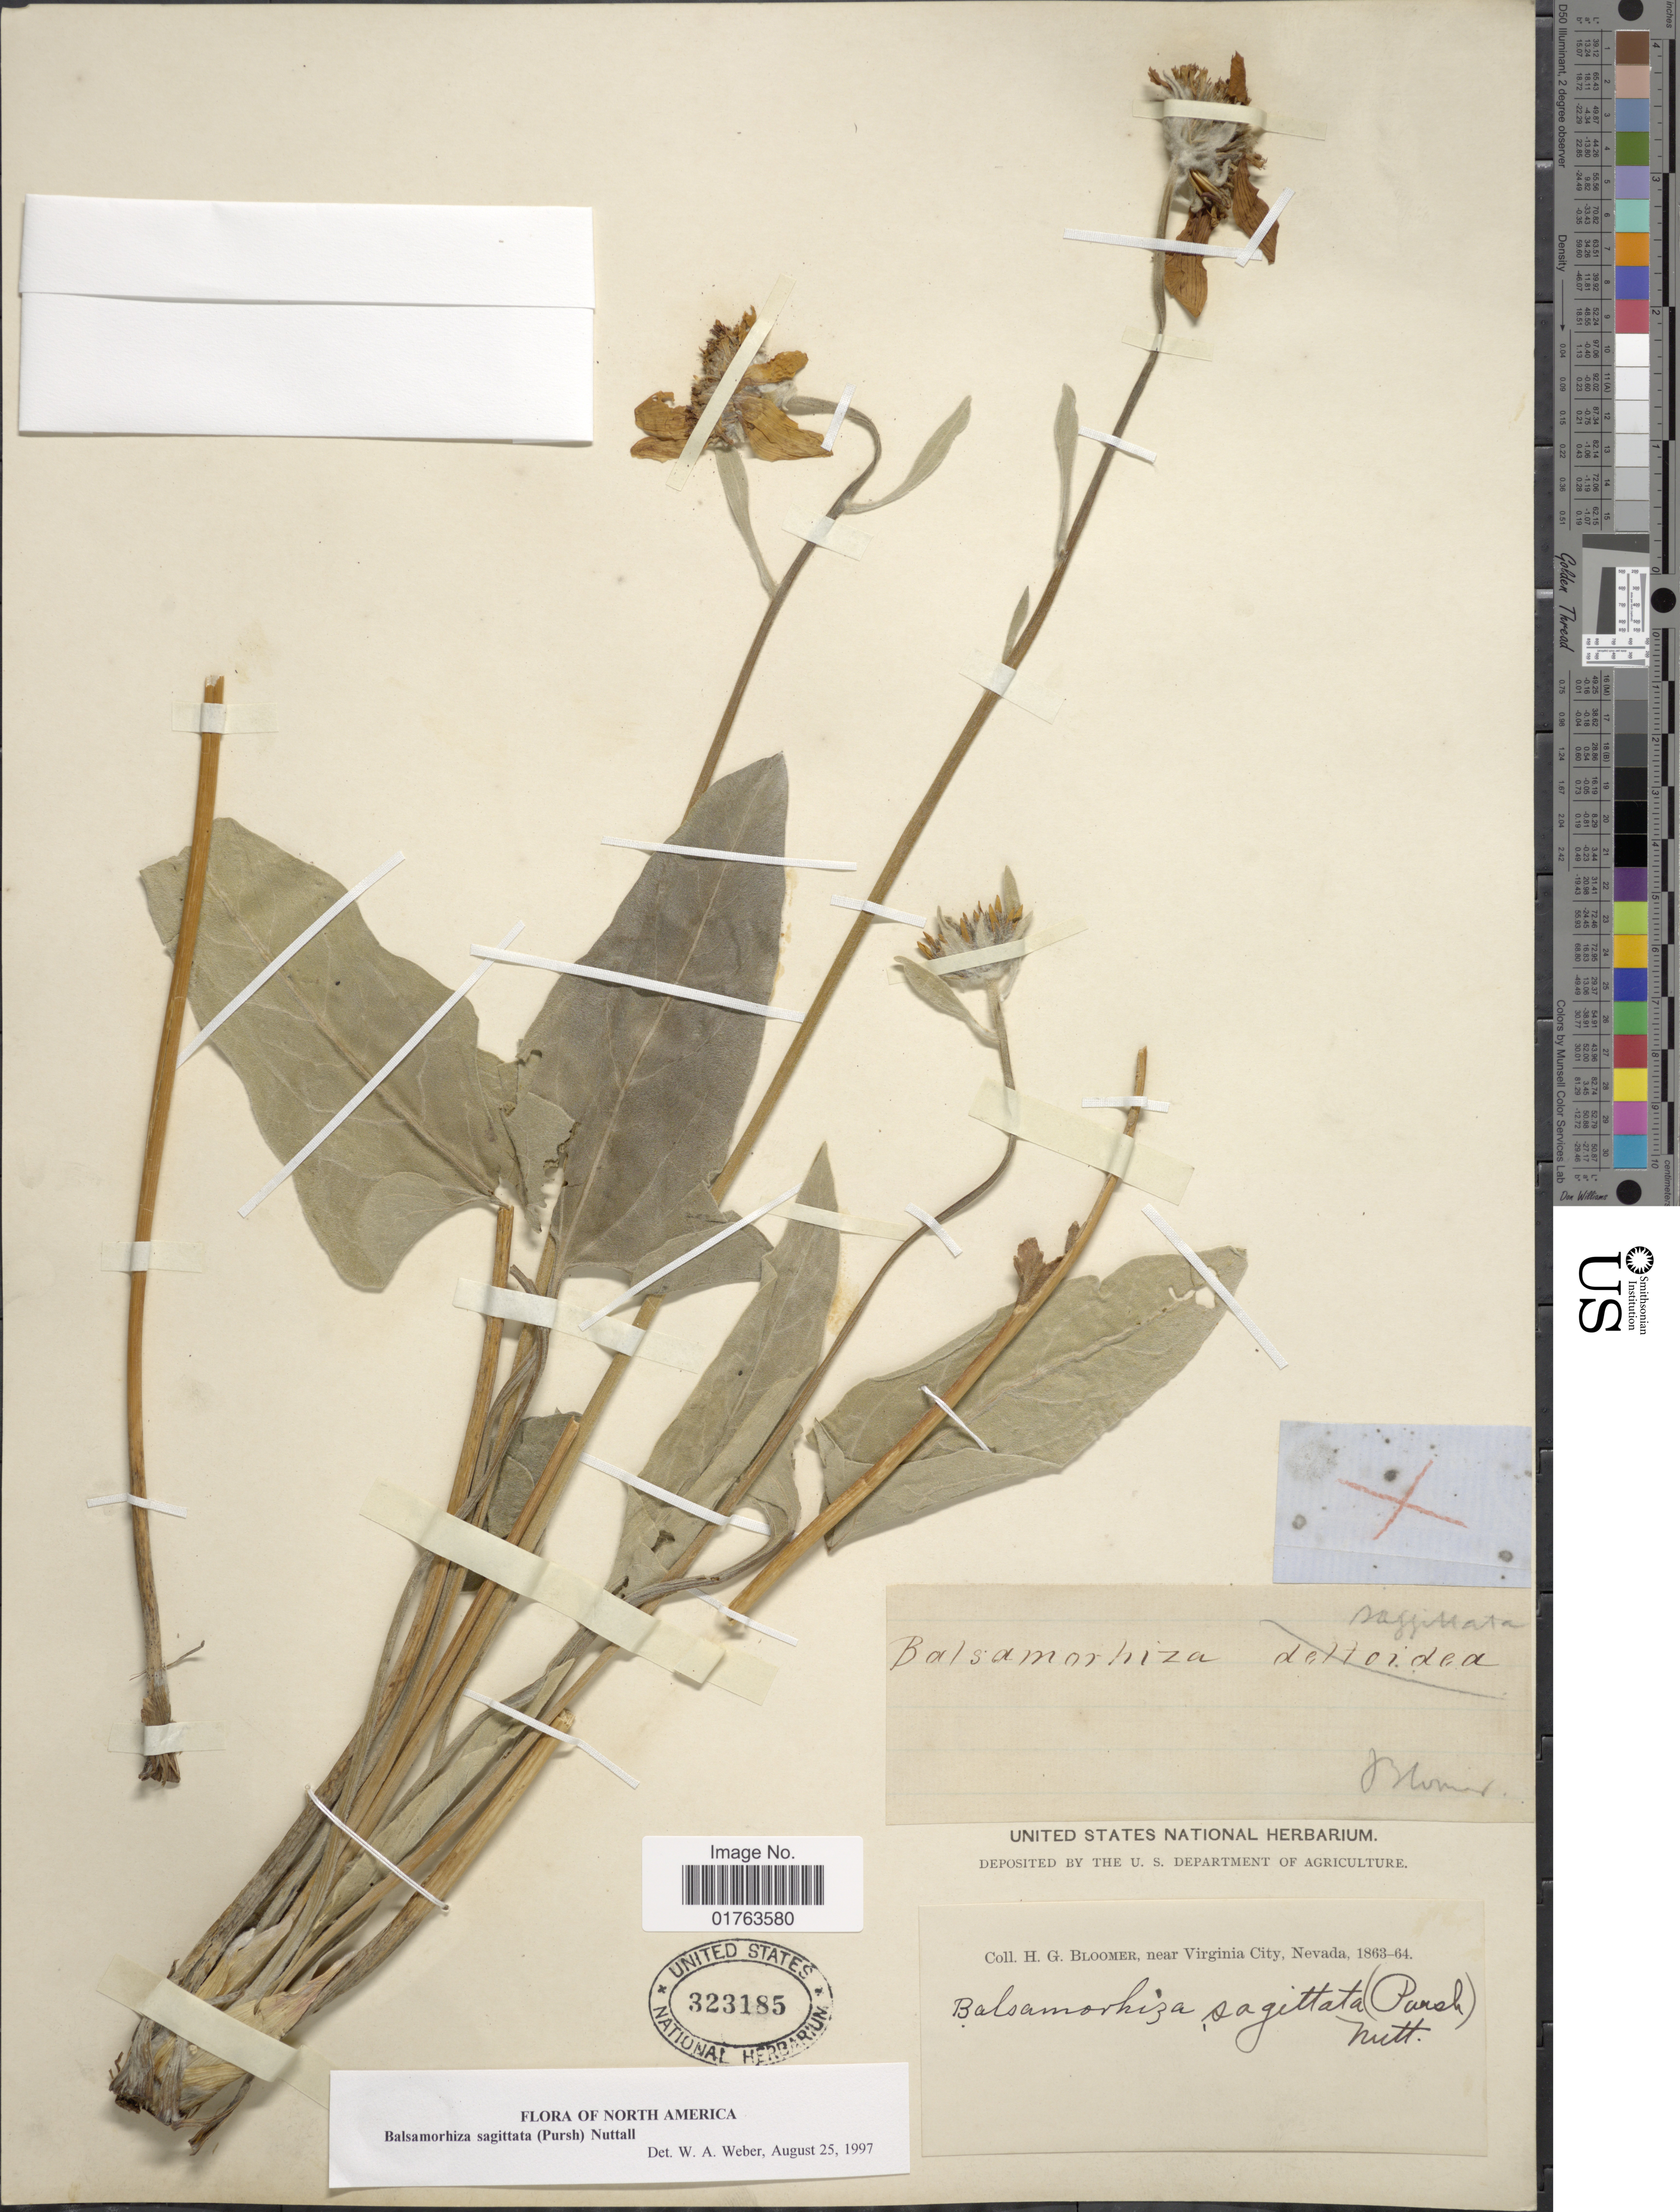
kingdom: Plantae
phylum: Tracheophyta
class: Magnoliopsida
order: Asterales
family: Asteraceae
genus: Balsamorhiza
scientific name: Balsamorhiza sagittata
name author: (Pursh) Nutt.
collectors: H. Bloomer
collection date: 1863/1864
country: United States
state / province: Nevada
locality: Near Virginia City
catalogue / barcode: US 323185